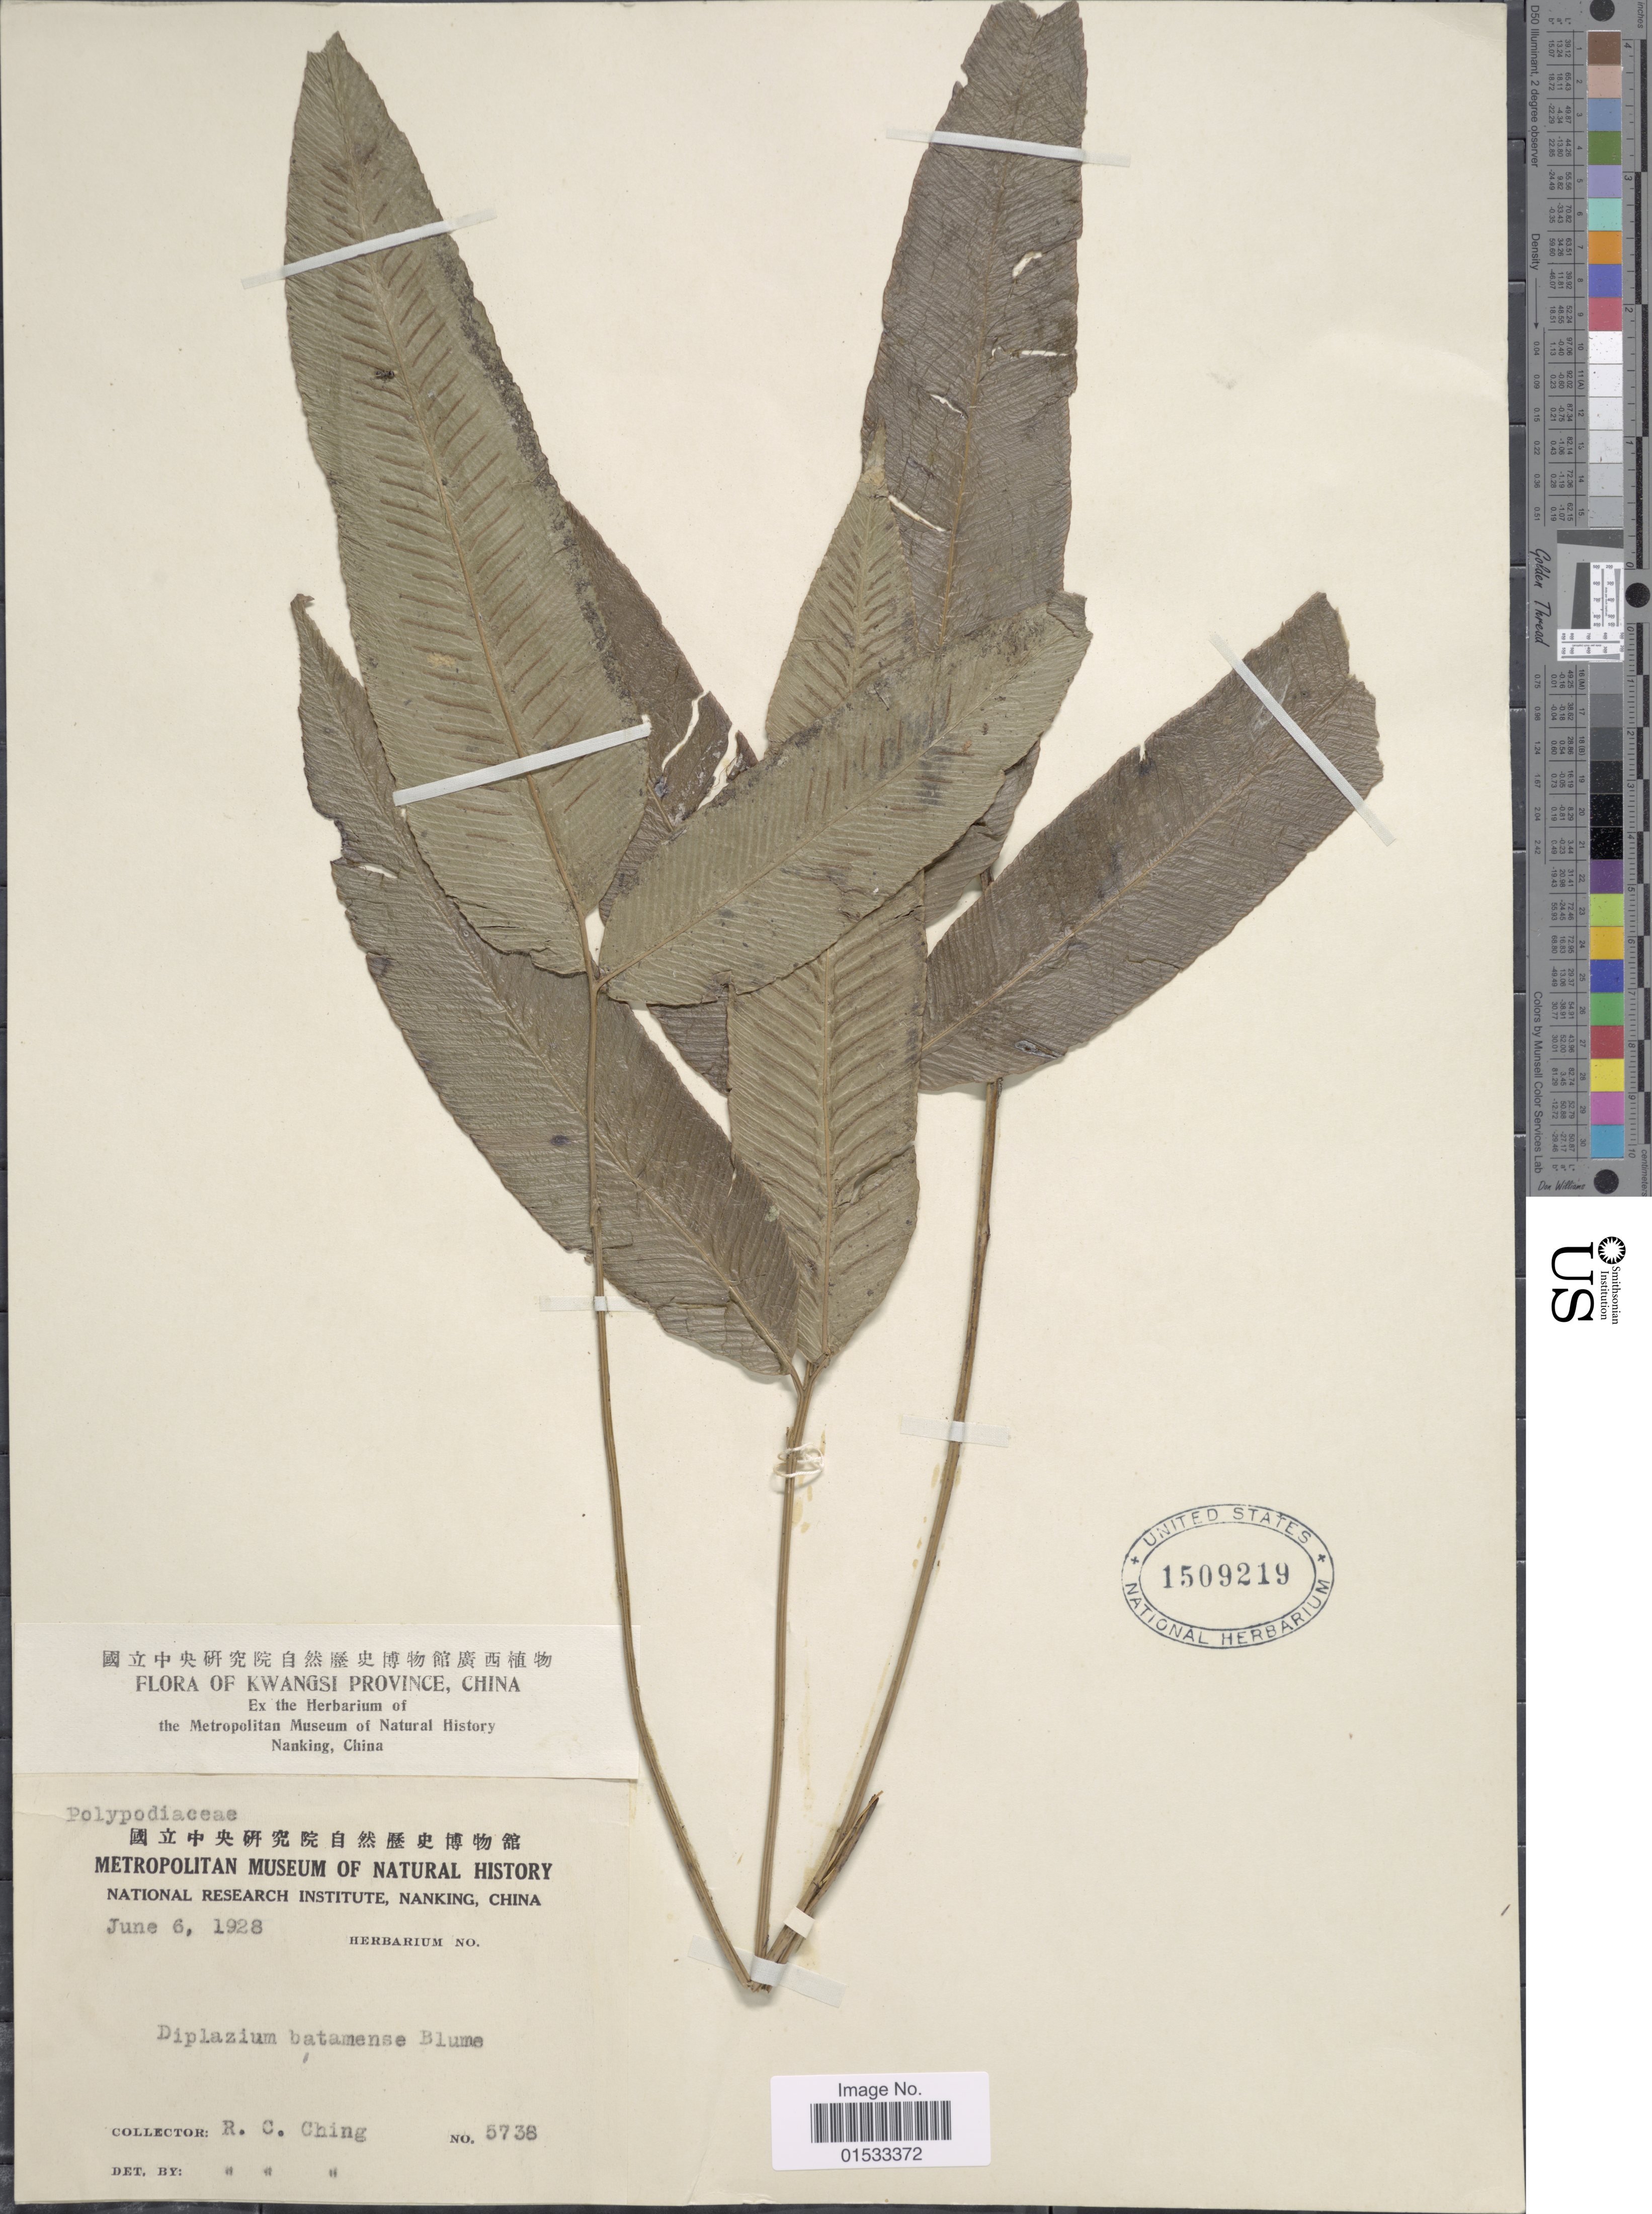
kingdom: Plantae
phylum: Tracheophyta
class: Polypodiopsida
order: Polypodiales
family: Athyriaceae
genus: Diplazium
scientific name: Diplazium crassiusculum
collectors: R. C. Ching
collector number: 5736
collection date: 1928-06-06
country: China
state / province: Guangxi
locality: Kwangsi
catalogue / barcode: US 1509219